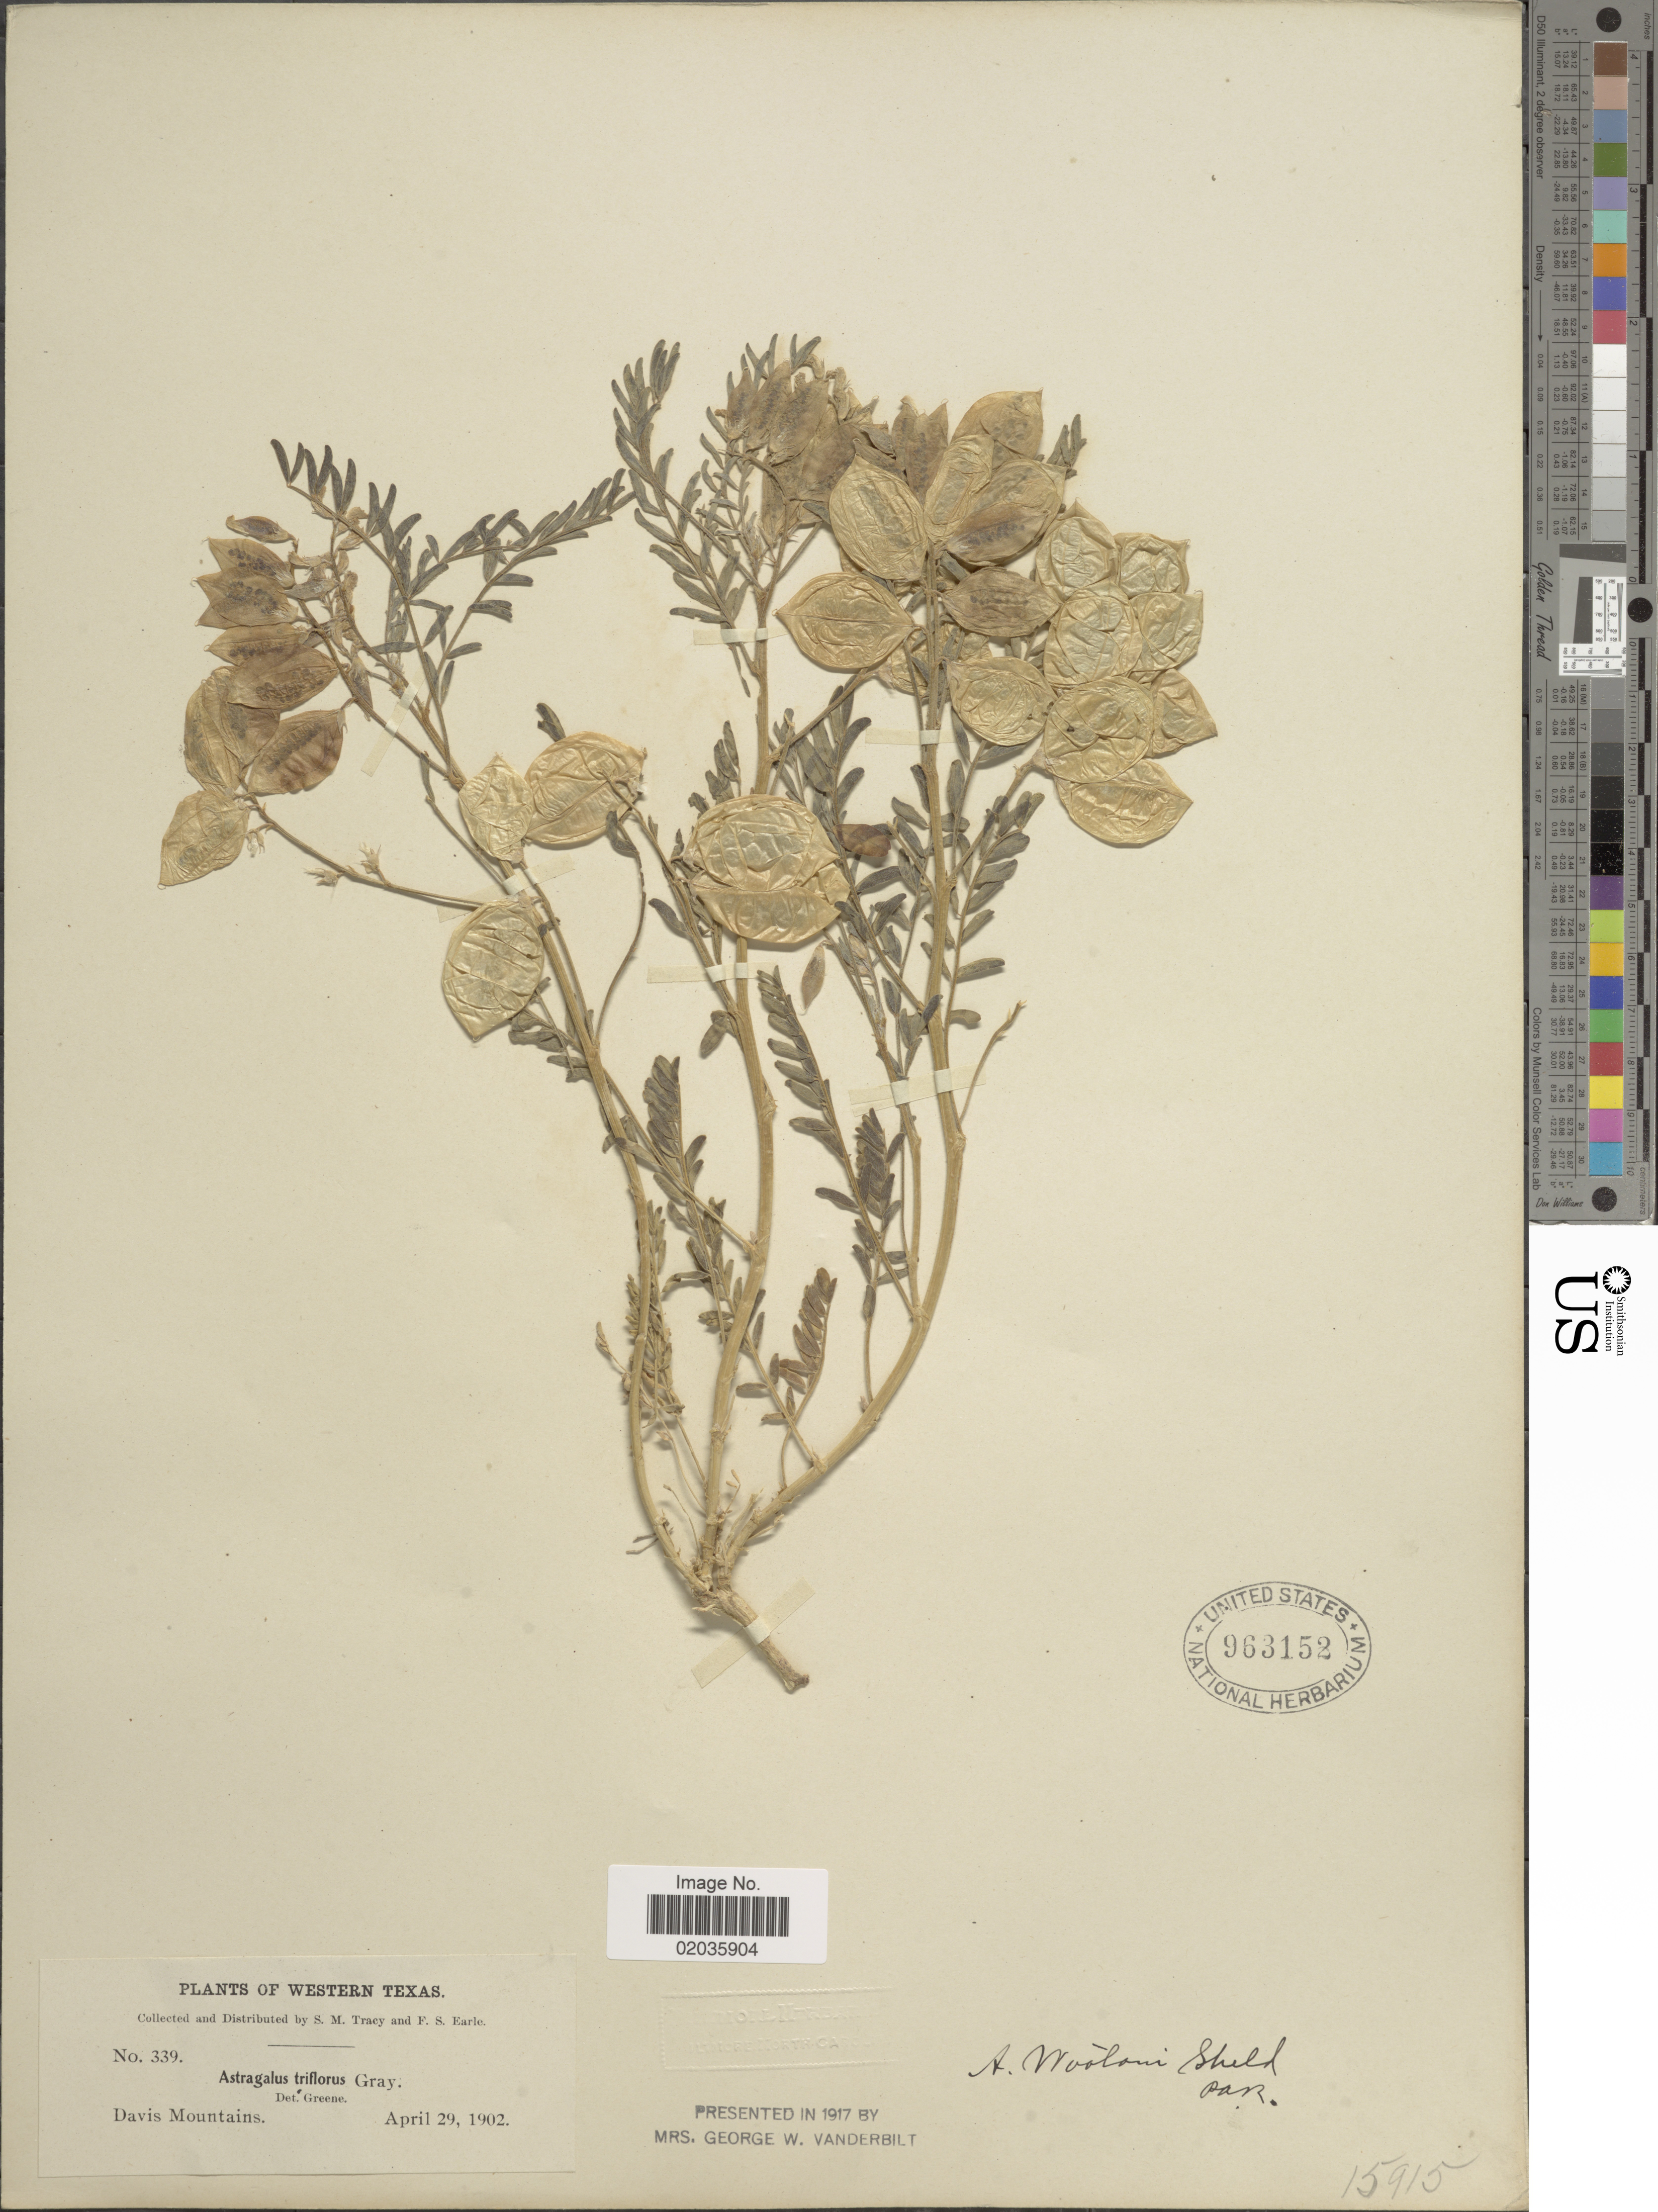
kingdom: Plantae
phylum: Tracheophyta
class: Magnoliopsida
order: Fabales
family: Fabaceae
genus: Astragalus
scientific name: Astragalus wootonii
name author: E. Sheld.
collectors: S. M. Tracy & F. S. Earle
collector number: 339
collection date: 1902-04-29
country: United States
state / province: Texas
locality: Western Texas, Davis Mountains.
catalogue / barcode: US 963152